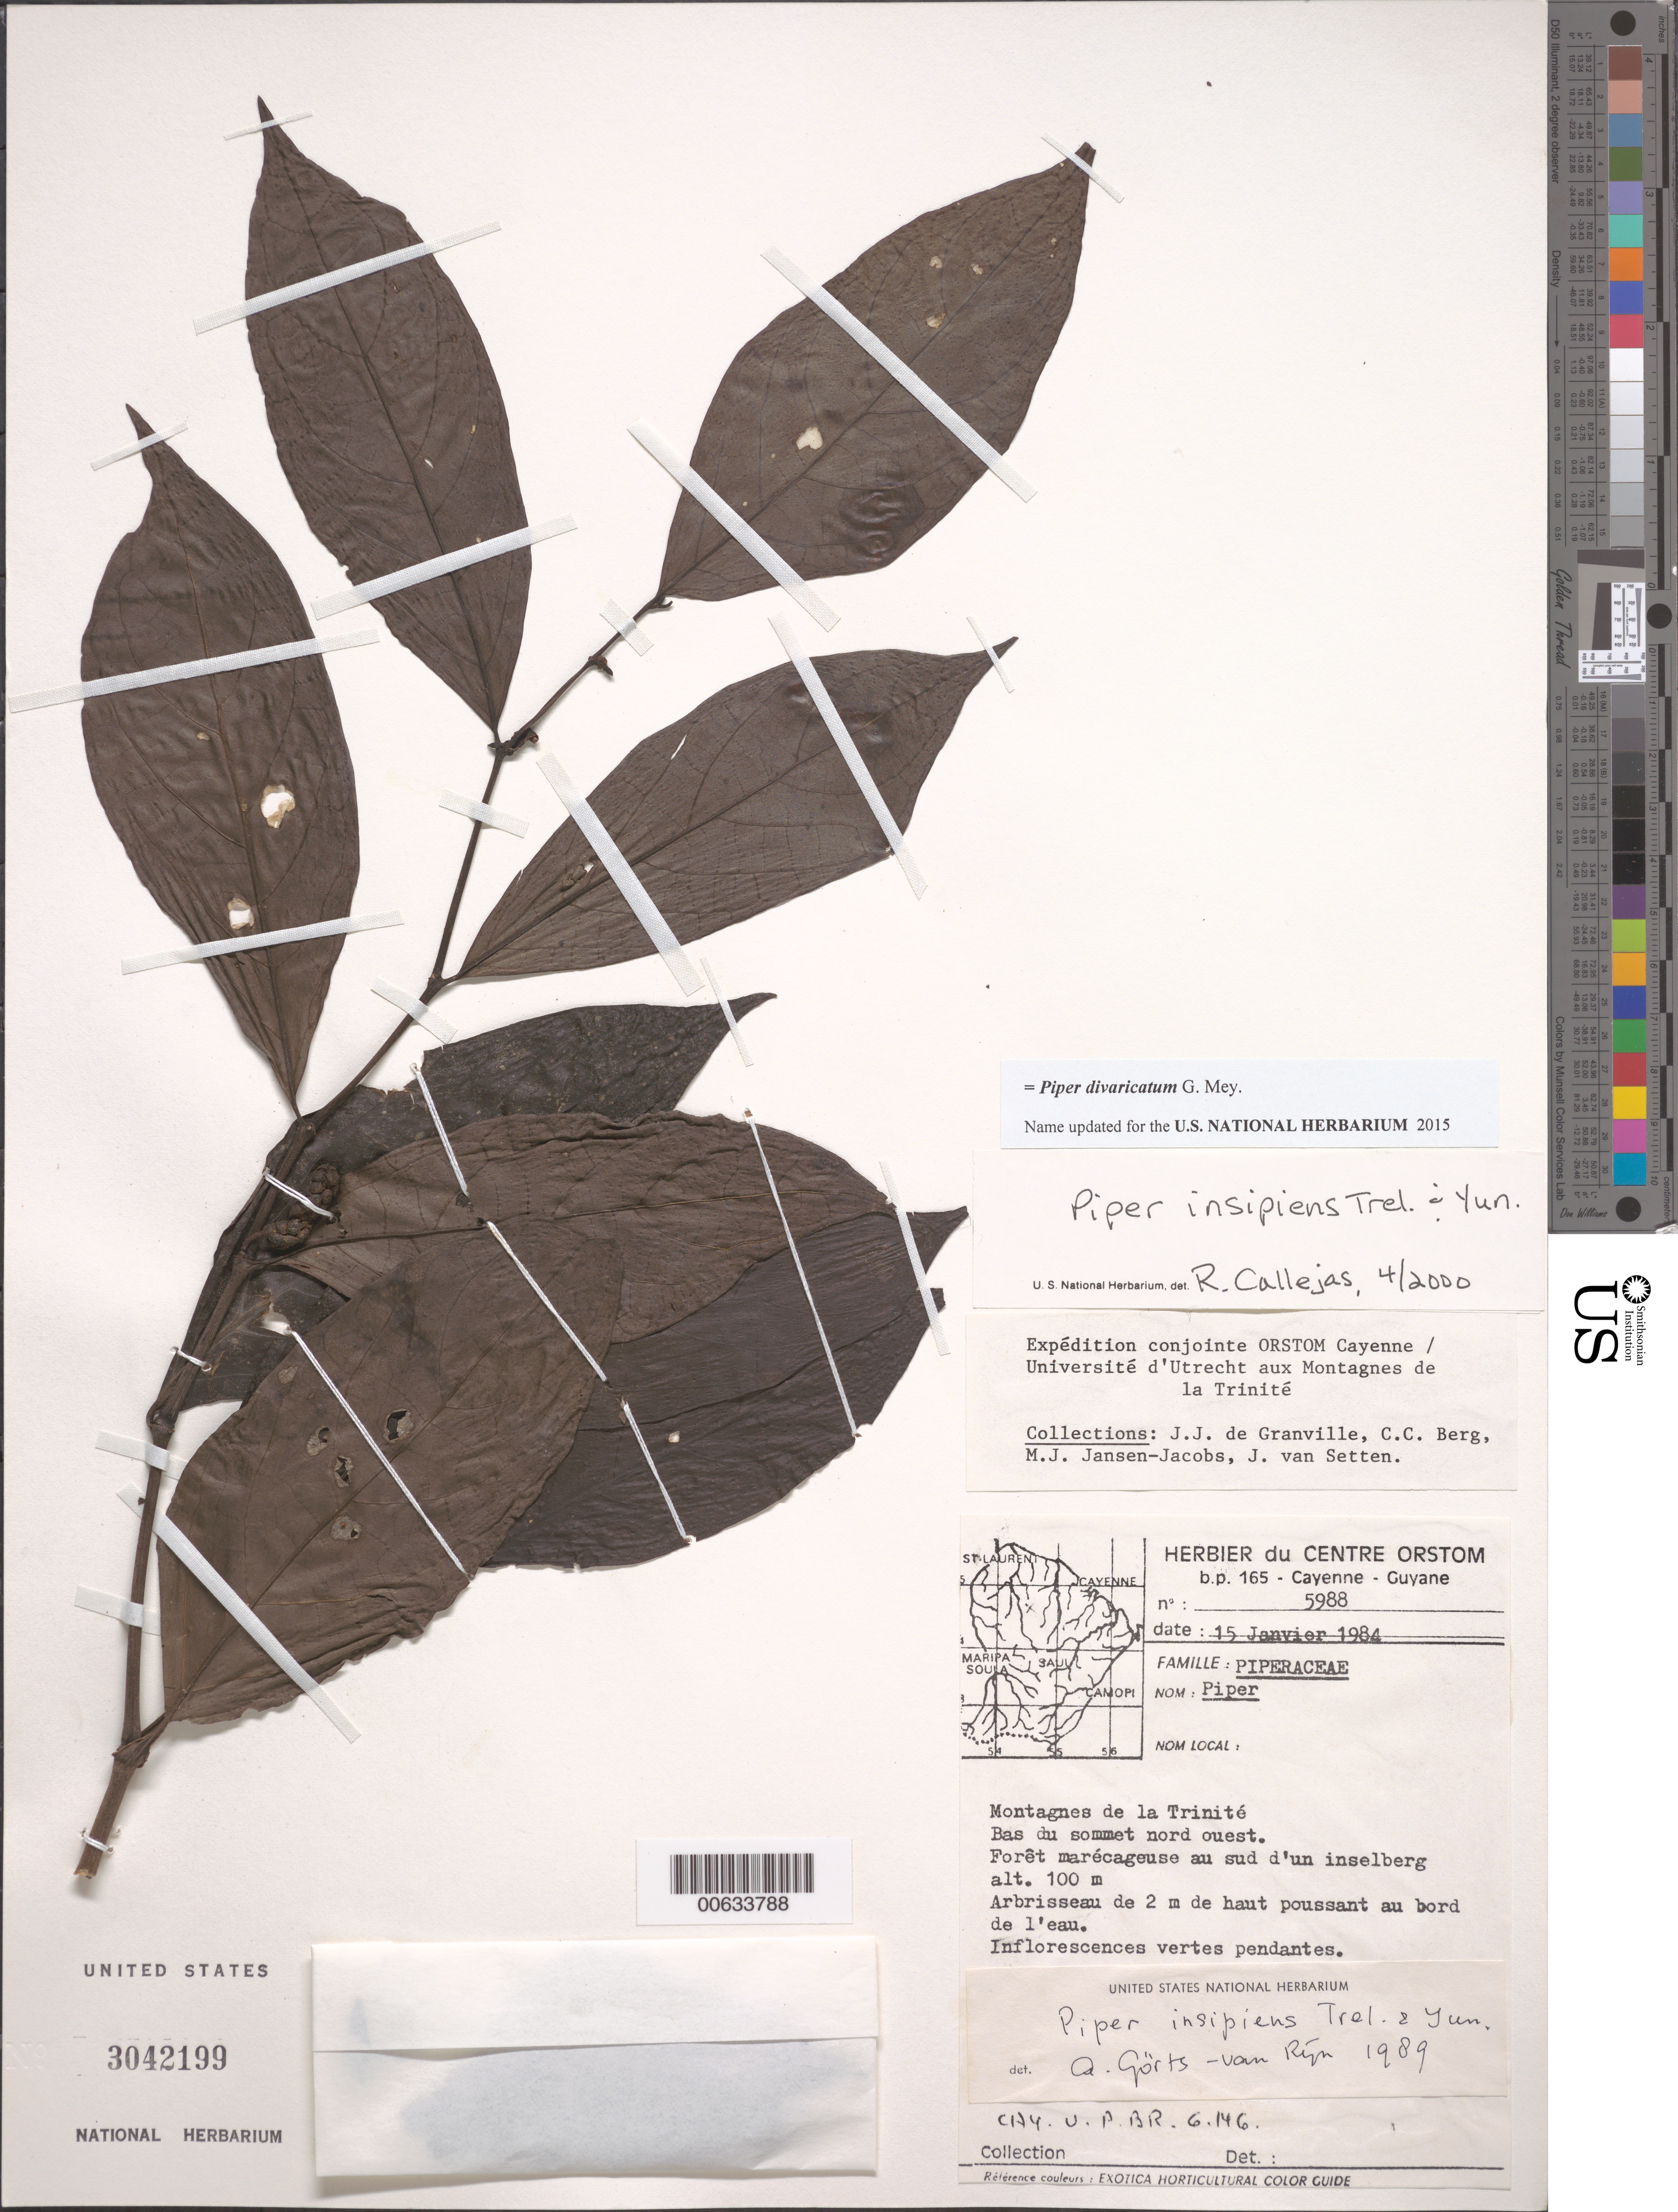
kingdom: Plantae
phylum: Tracheophyta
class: Magnoliopsida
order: Piperales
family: Piperaceae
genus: Piper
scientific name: Piper insipiens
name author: Trel. & Yunck.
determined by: Callejas, Ricardo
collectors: J.-J. de Granville, C. C. Berg, M. J. Jansen-Jacobs & J. van Setten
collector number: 5988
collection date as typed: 15-Jan-84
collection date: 1984-01-15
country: French Guiana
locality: Montagnes de la Trinité, sommet nord ouest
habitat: Forêt marécageuse au sud d'un inselberg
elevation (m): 100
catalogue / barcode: US 3042199